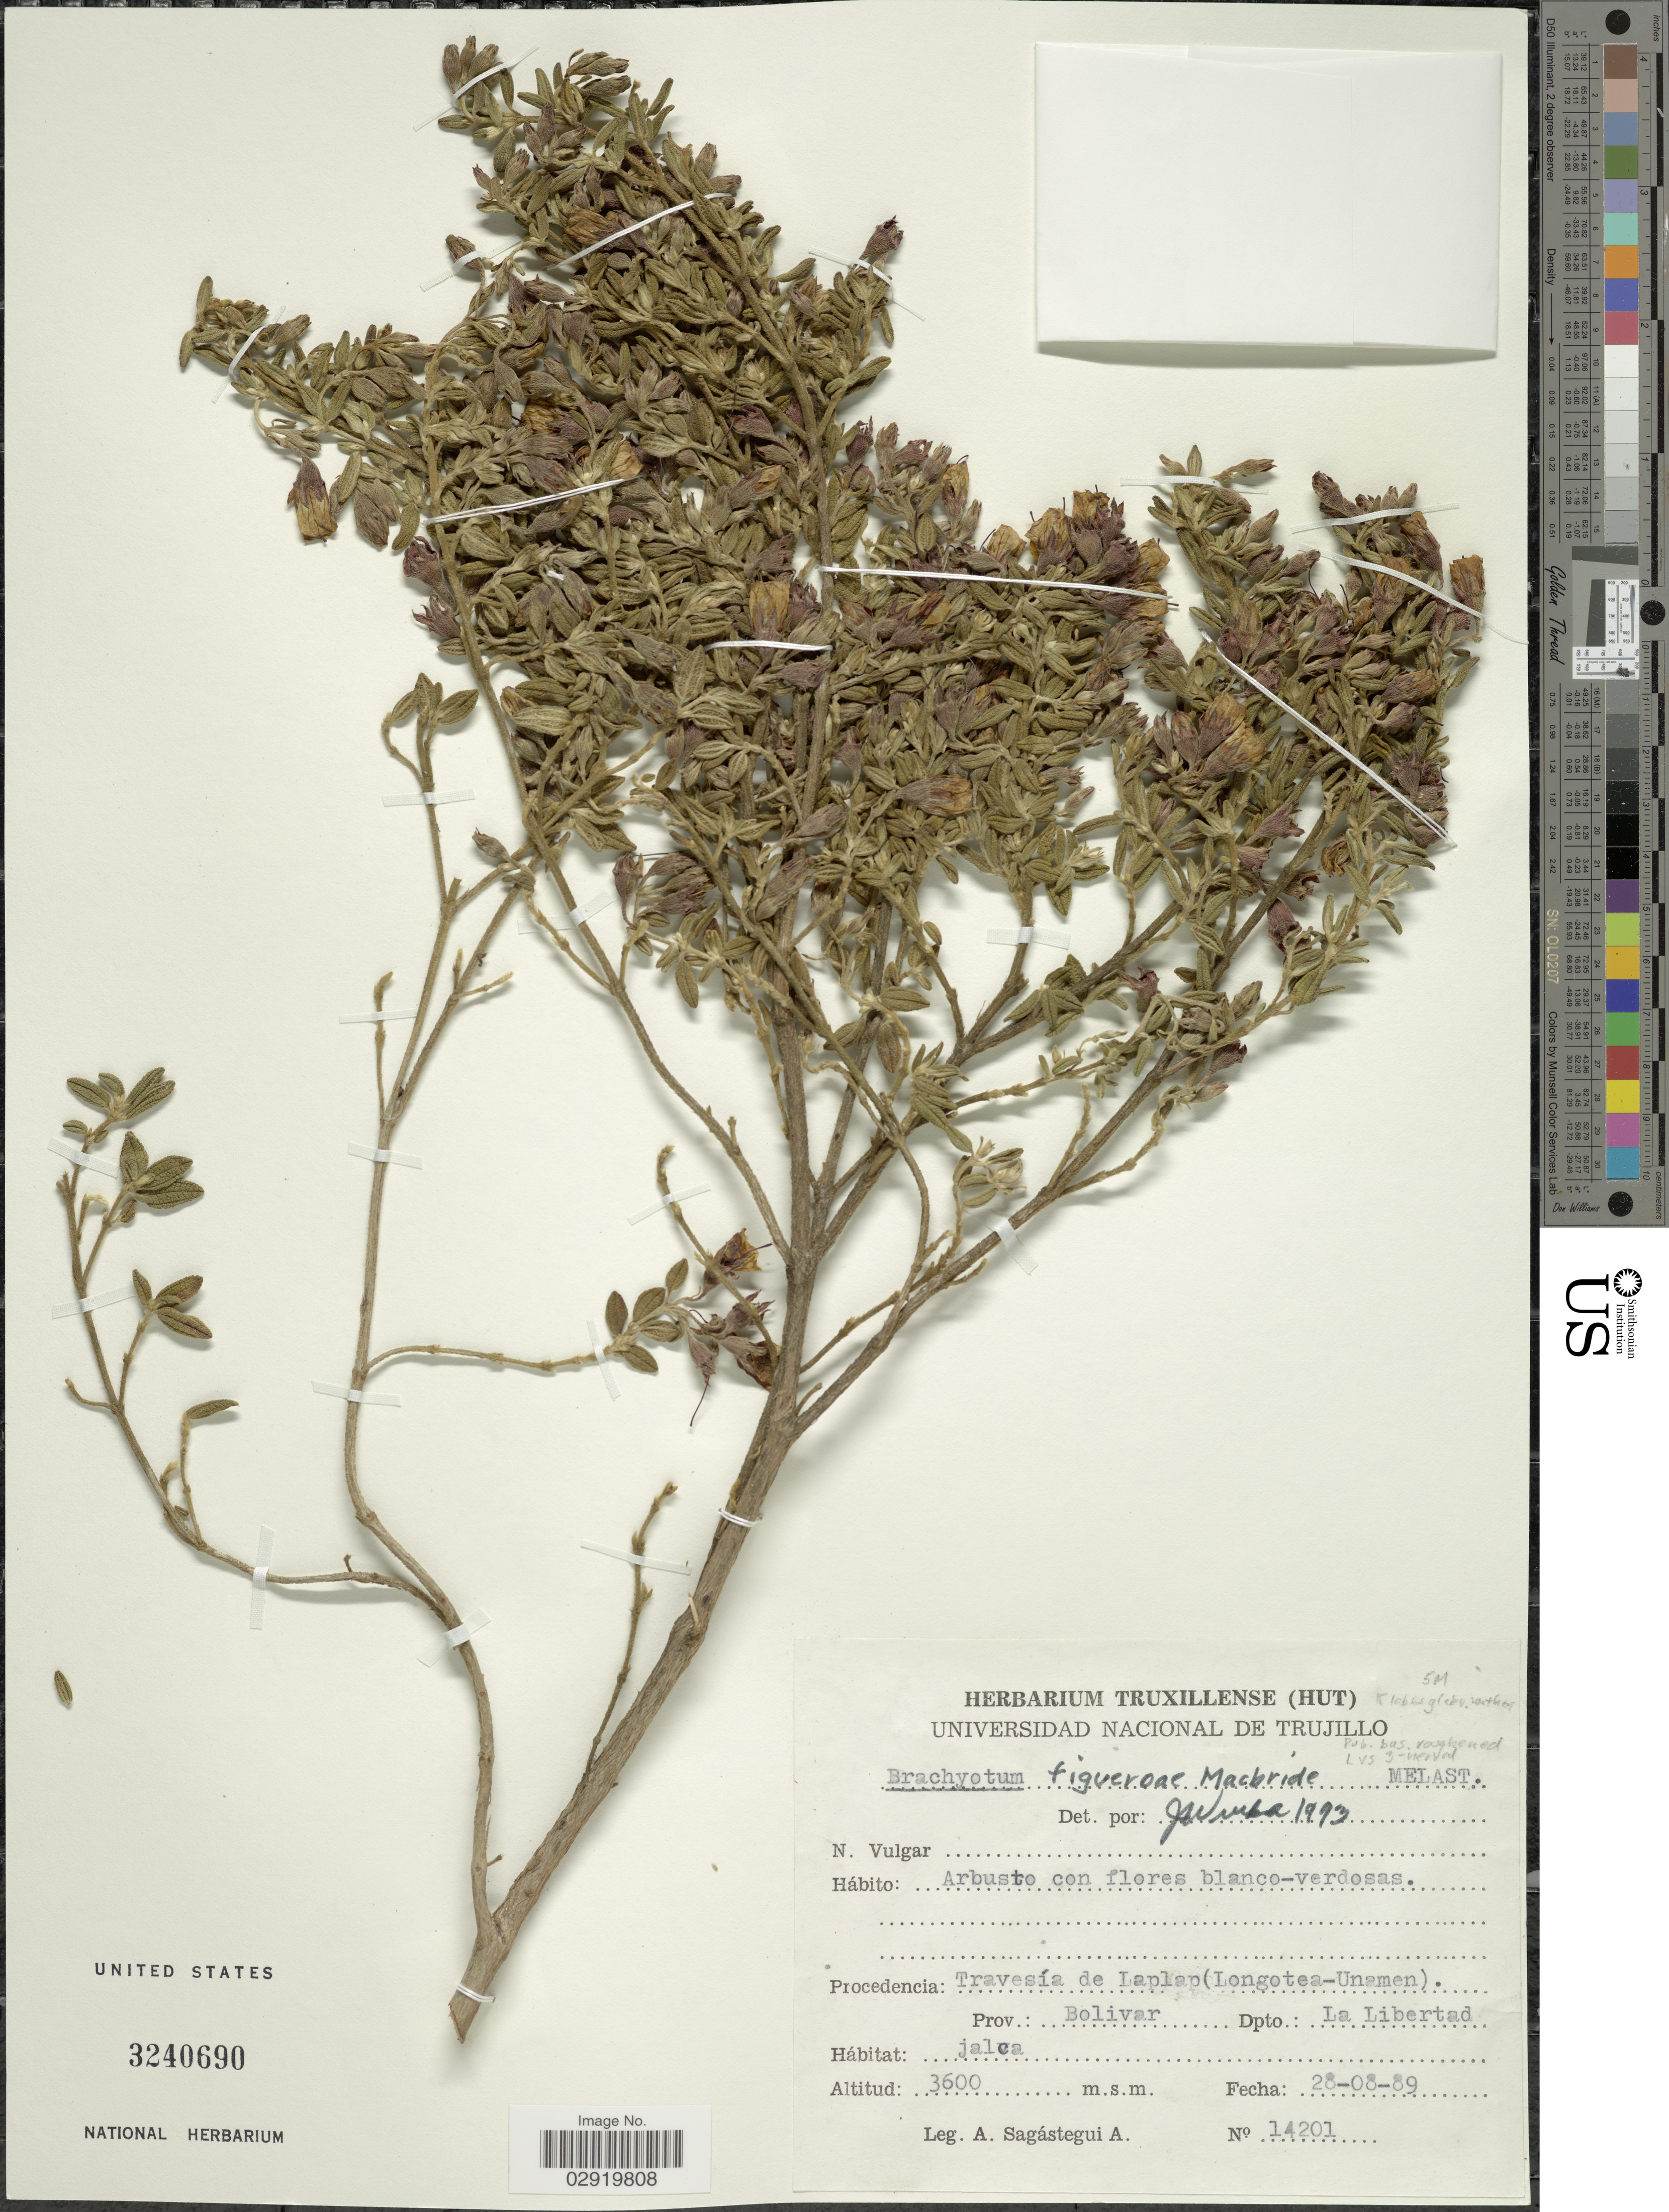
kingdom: Plantae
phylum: Tracheophyta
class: Magnoliopsida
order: Myrtales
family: Melastomataceae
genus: Brachyotum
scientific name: Brachyotum figueroae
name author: J.F. Macbr.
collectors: A. Sagástegui A.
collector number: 14201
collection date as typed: Transcribed d/m/y: 28/8/89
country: Peru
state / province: La Libertad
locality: Procedencia: Travesía de Laplap (Longotea-Unamen). Prov. Bolivar. Dpto. La Libertad.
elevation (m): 3600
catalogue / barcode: US 3240690